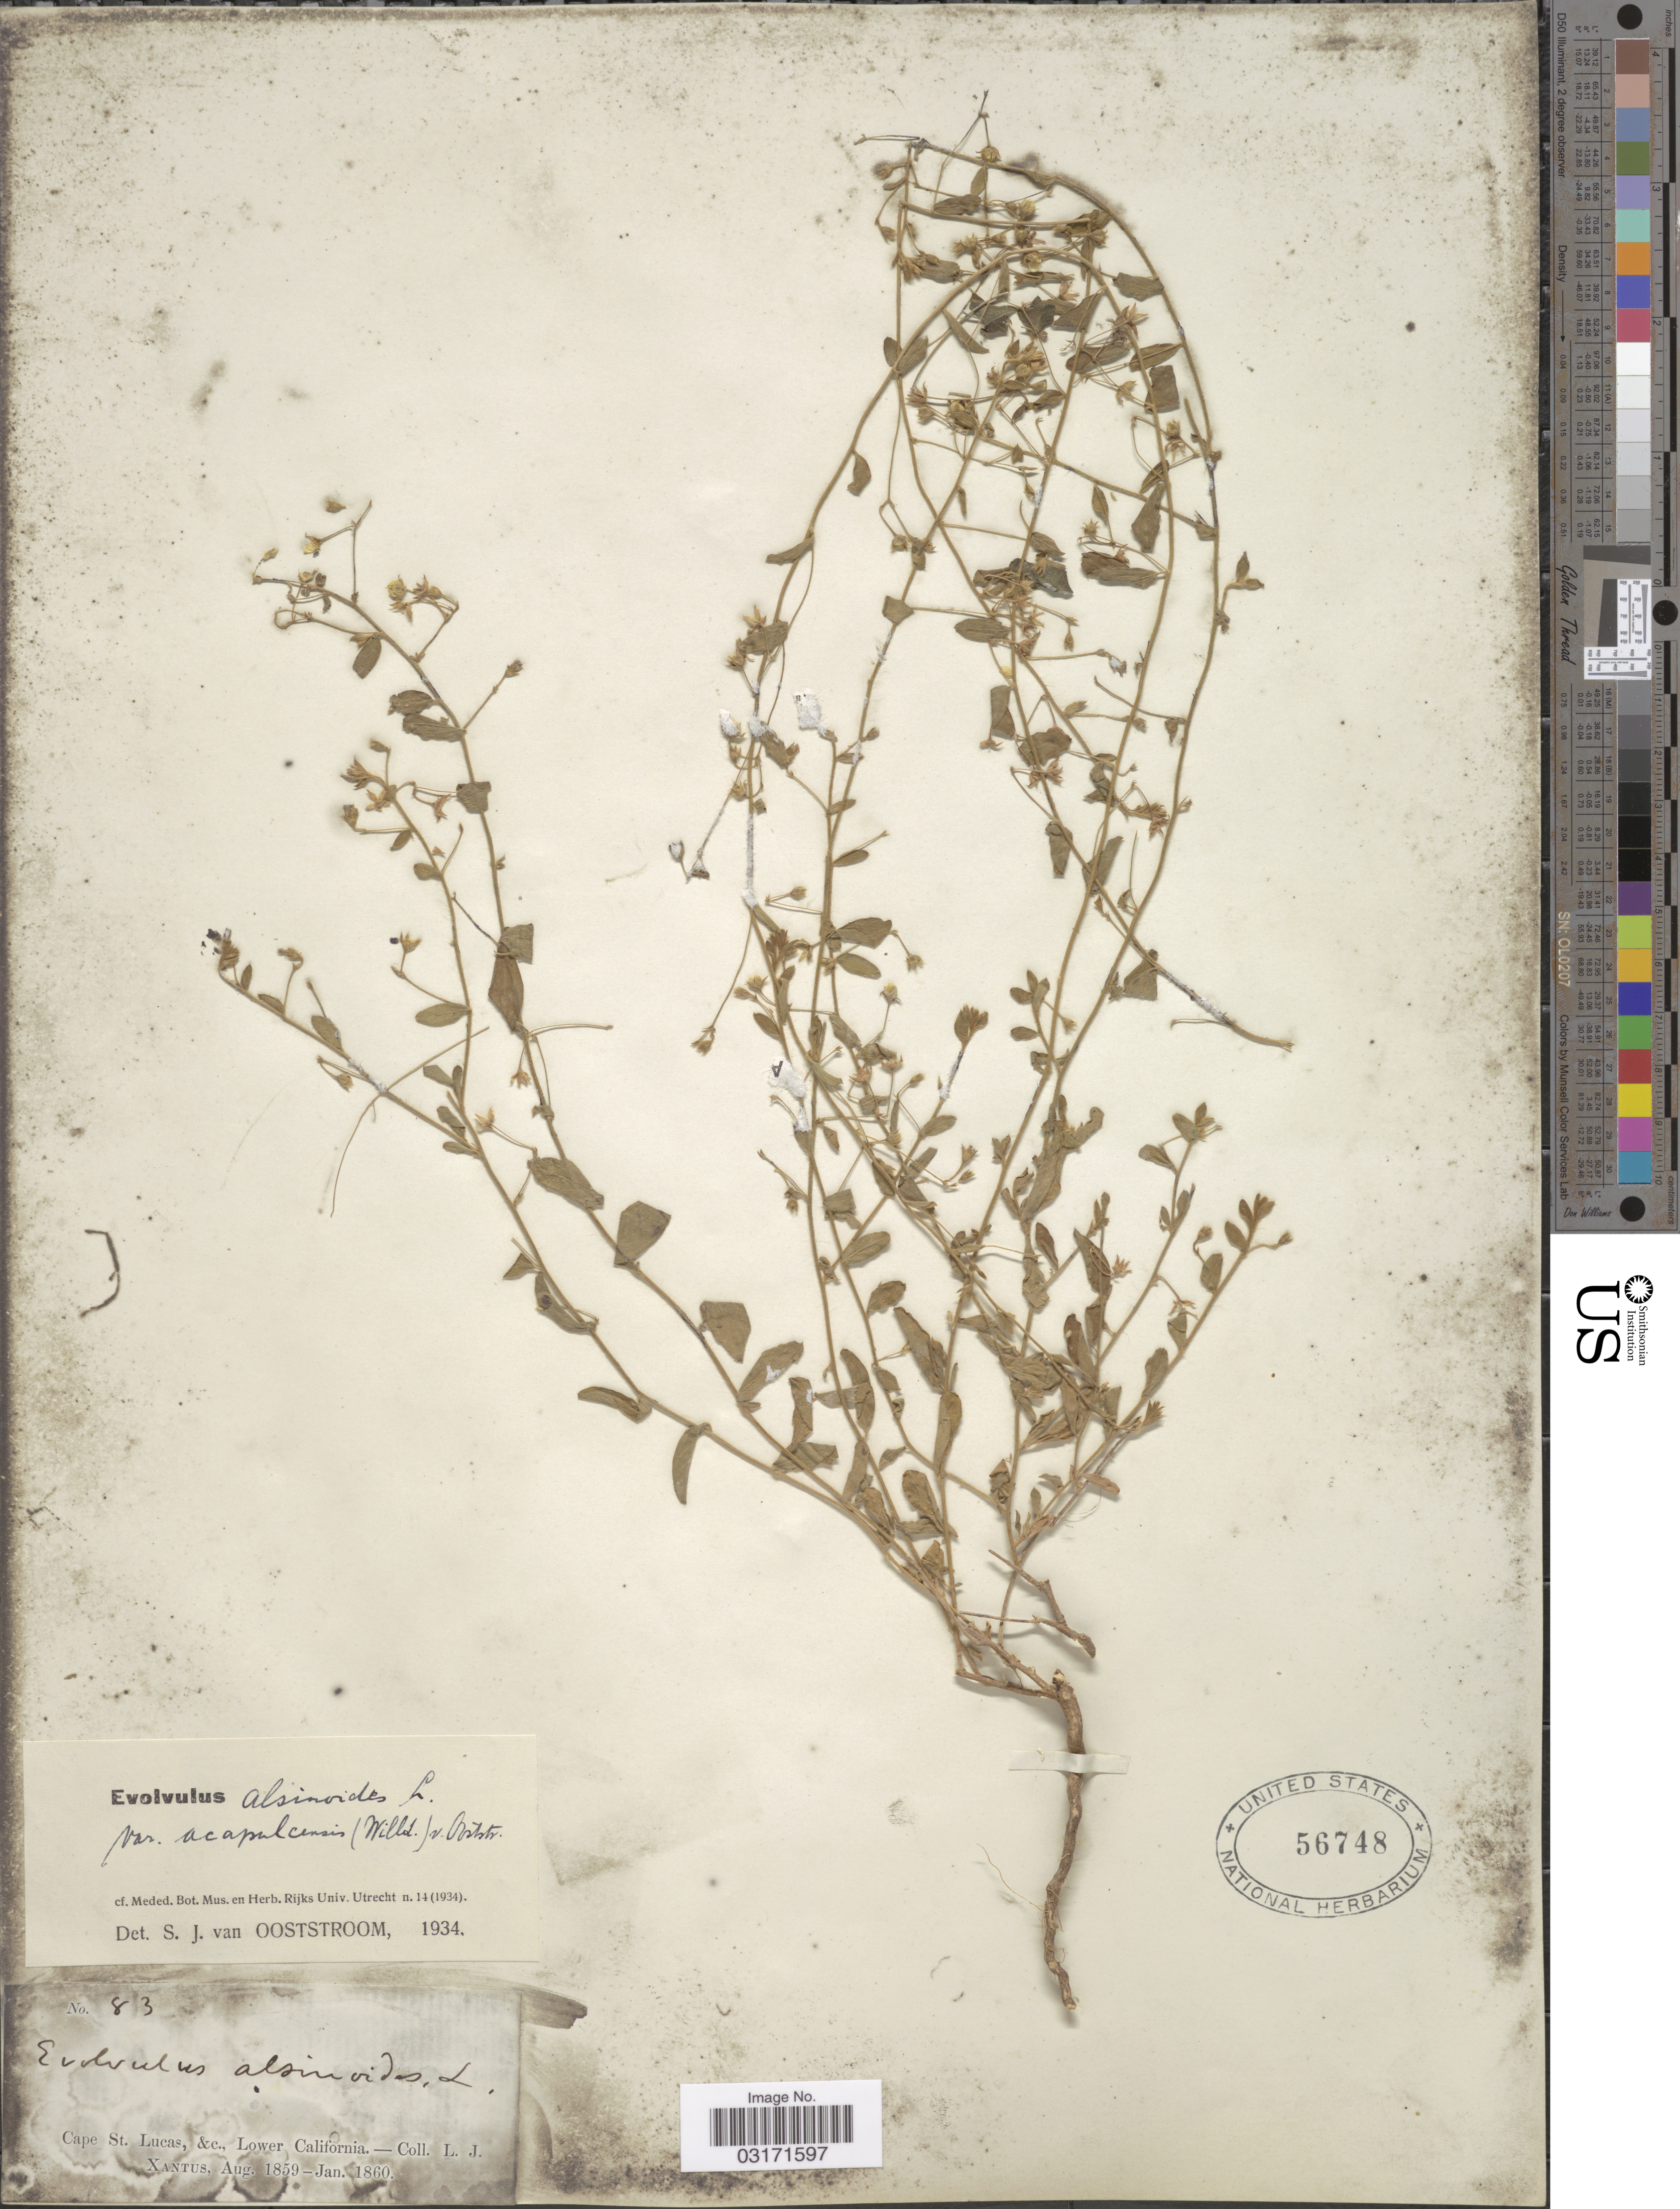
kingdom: Plantae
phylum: Tracheophyta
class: Magnoliopsida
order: Solanales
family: Convolvulaceae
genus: Evolvulus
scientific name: Evolvulus alsinoides var. acapulcensis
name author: (Willd. ex Schult.) Ooststr.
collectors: L. J. Xantus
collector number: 83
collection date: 1859-08/1860-01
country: Mexico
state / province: Baja California Sur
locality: Cape St. Lucas, &c., Lower California.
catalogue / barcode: US 56748